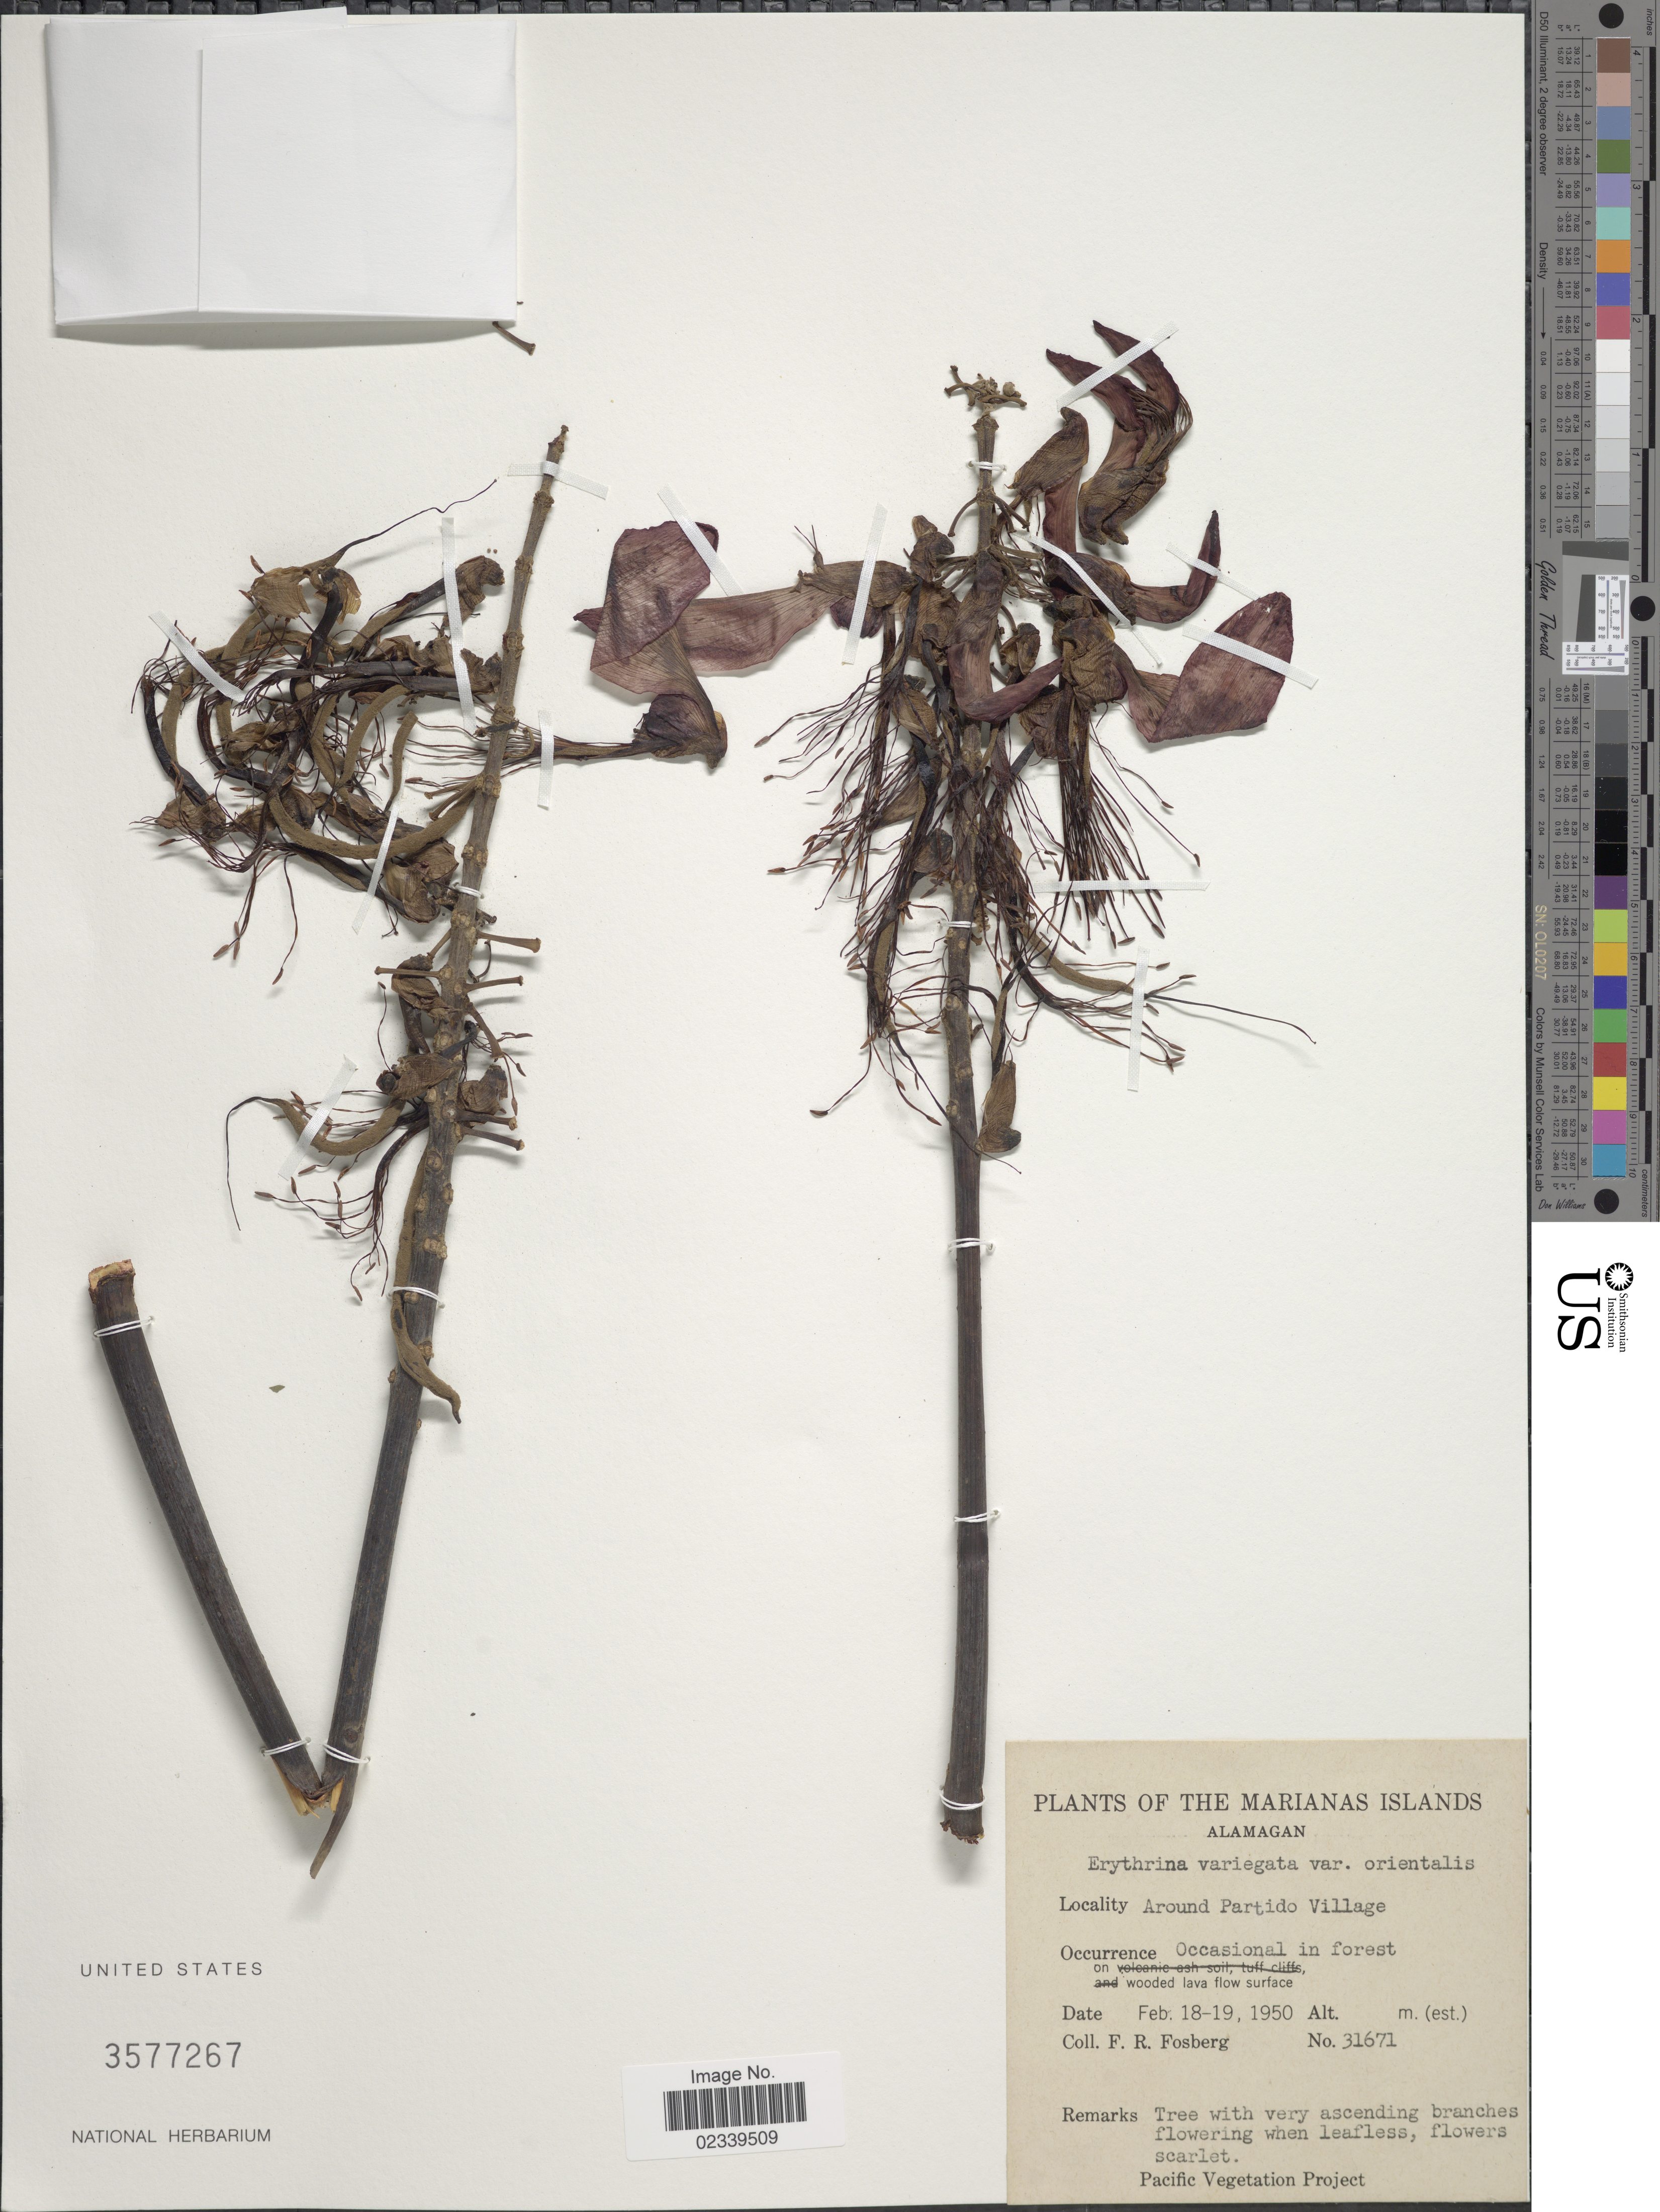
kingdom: Plantae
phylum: Tracheophyta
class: Magnoliopsida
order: Fabales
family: Fabaceae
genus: Erythrina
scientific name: Erythrina variegata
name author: L.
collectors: F. R. Fosberg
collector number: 31671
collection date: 1950-02-18/1950-02-19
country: Northern Mariana Islands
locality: The Marianas Islands, Alamagan, Around Partido Village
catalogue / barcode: US 3577267